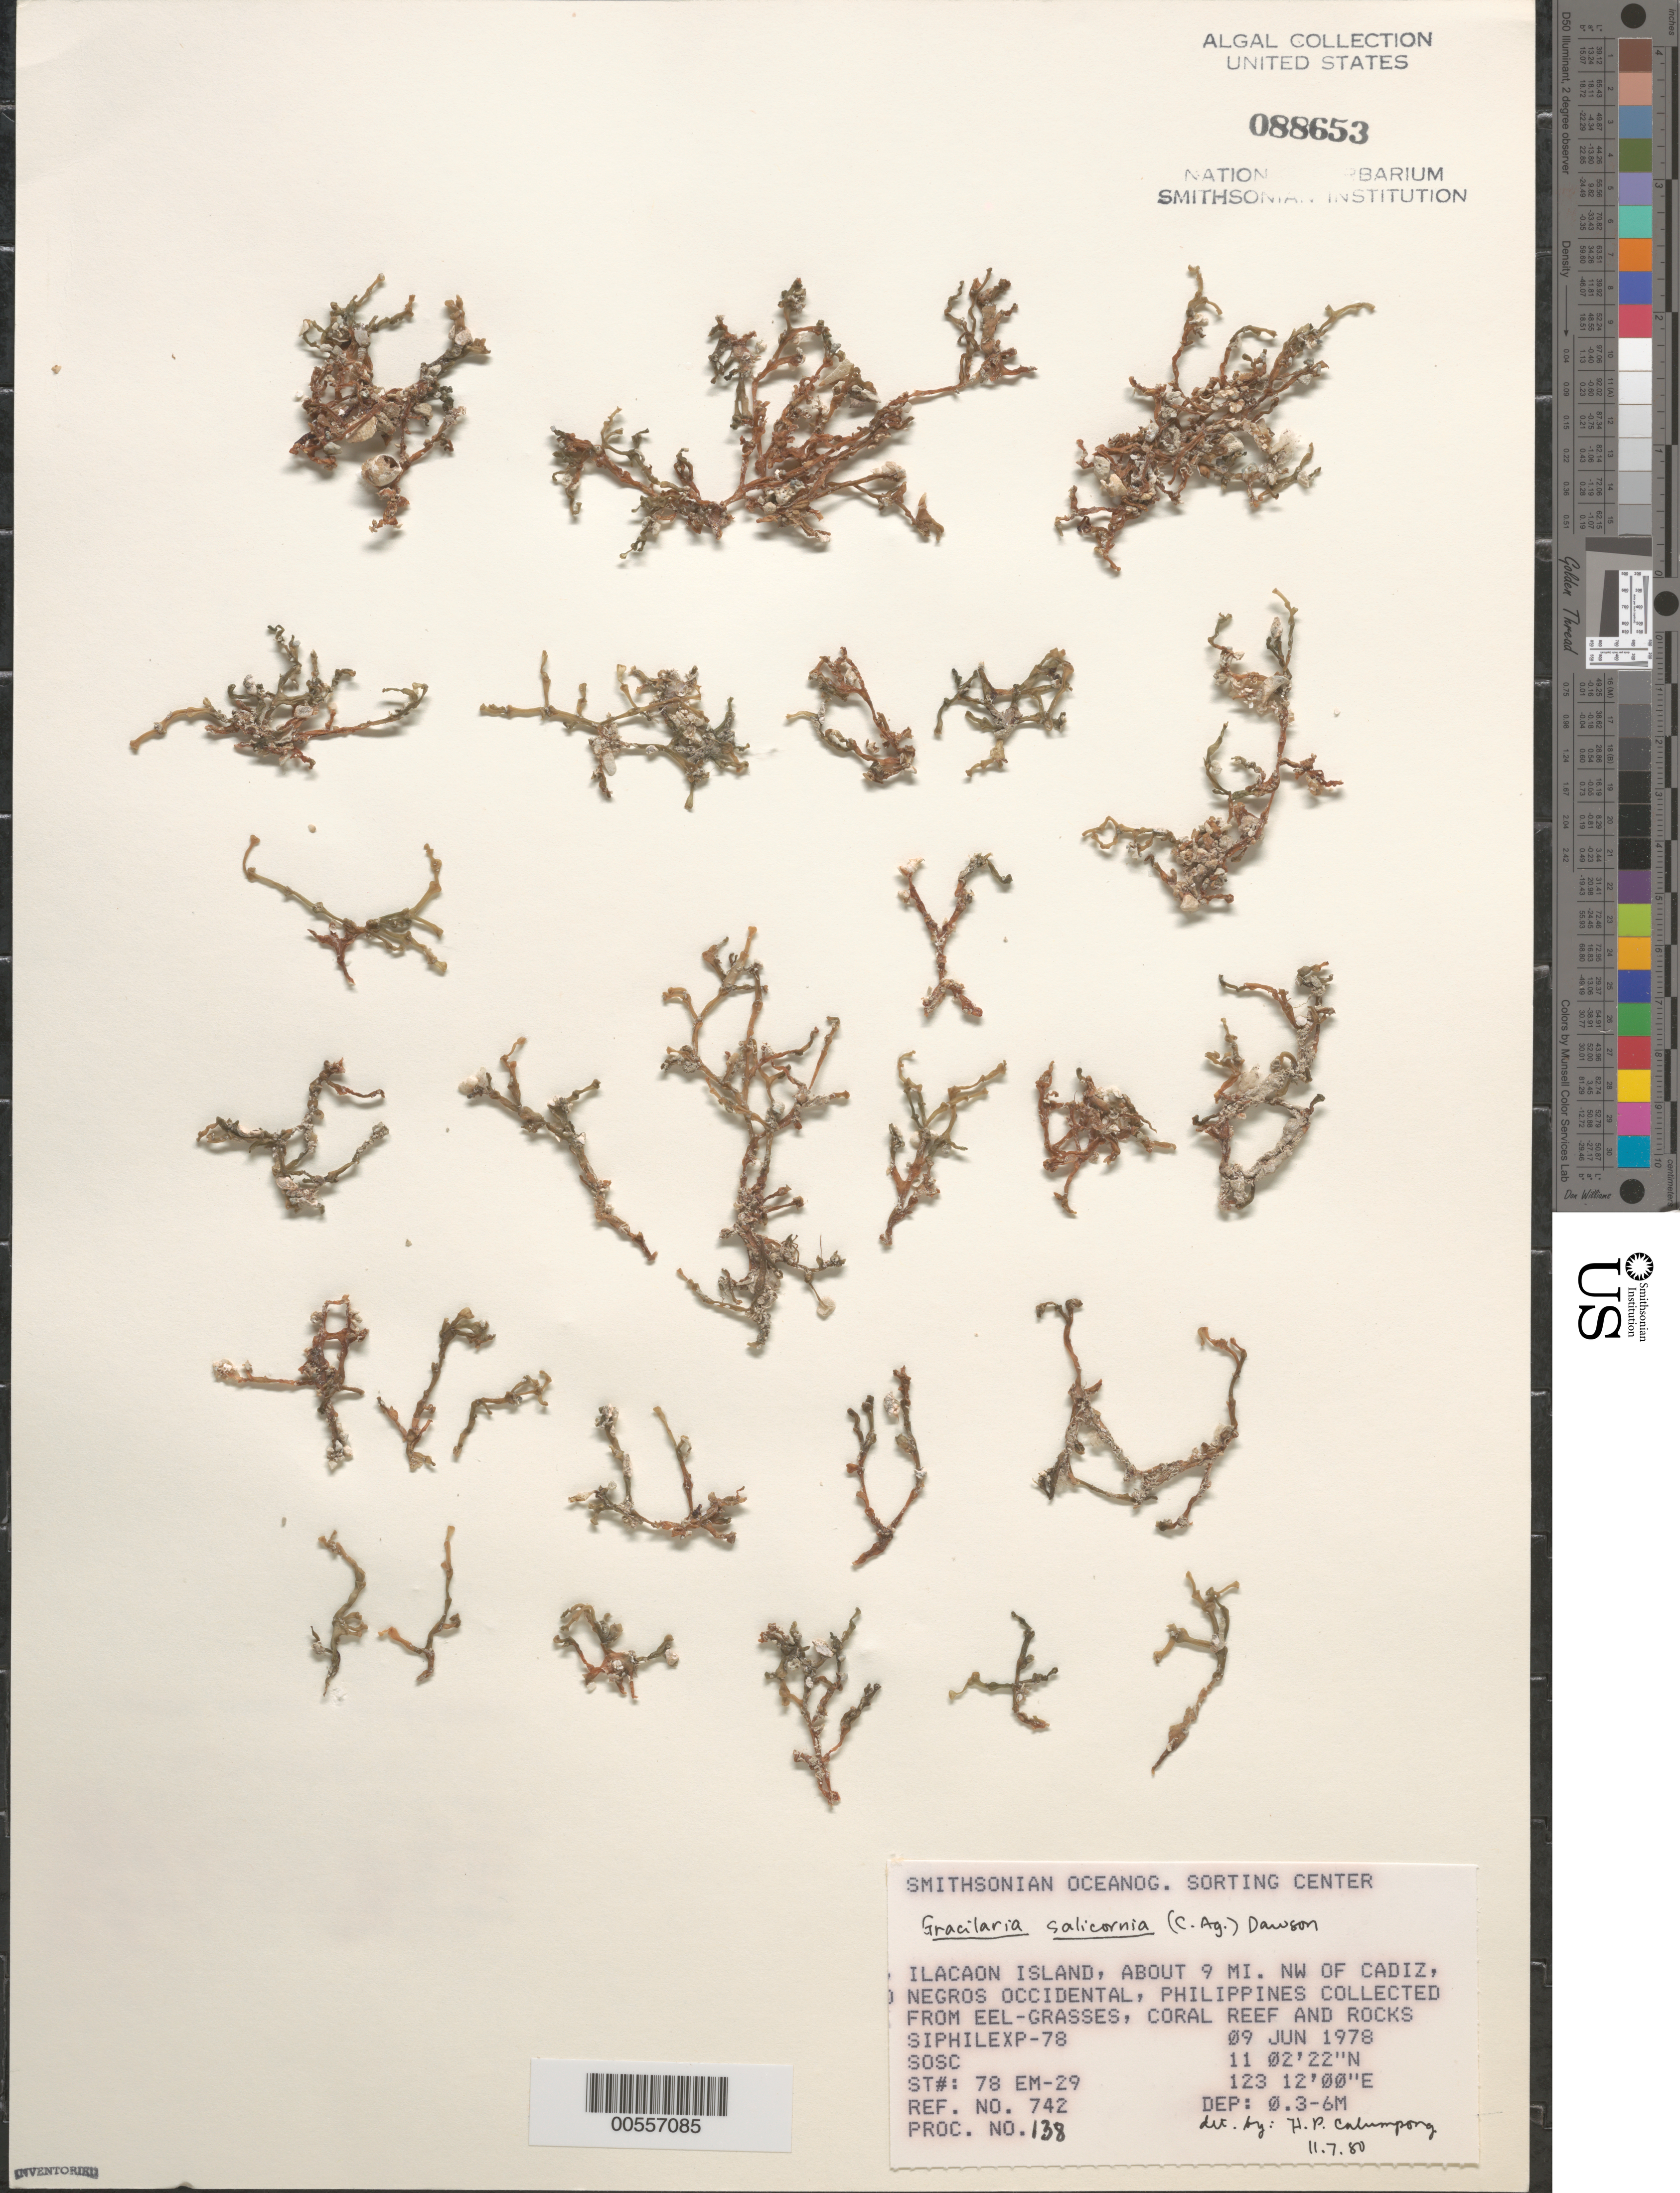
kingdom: Plantae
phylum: Rhodophyta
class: Florideophyceae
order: Gracilariales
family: Gracilariaceae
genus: Gracilaria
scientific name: Gracilaria salicornia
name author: (C. Agardh) E.Y. Dawson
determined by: Calumpong, H. P.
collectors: SOSC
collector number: Station 78 Em-29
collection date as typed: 09 Jun 1978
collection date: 1978-06-09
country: Philippines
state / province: Western Visayas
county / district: Negros Occidental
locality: Ilacaon island, northwest of cadiz, negros occidental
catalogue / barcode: US 88653